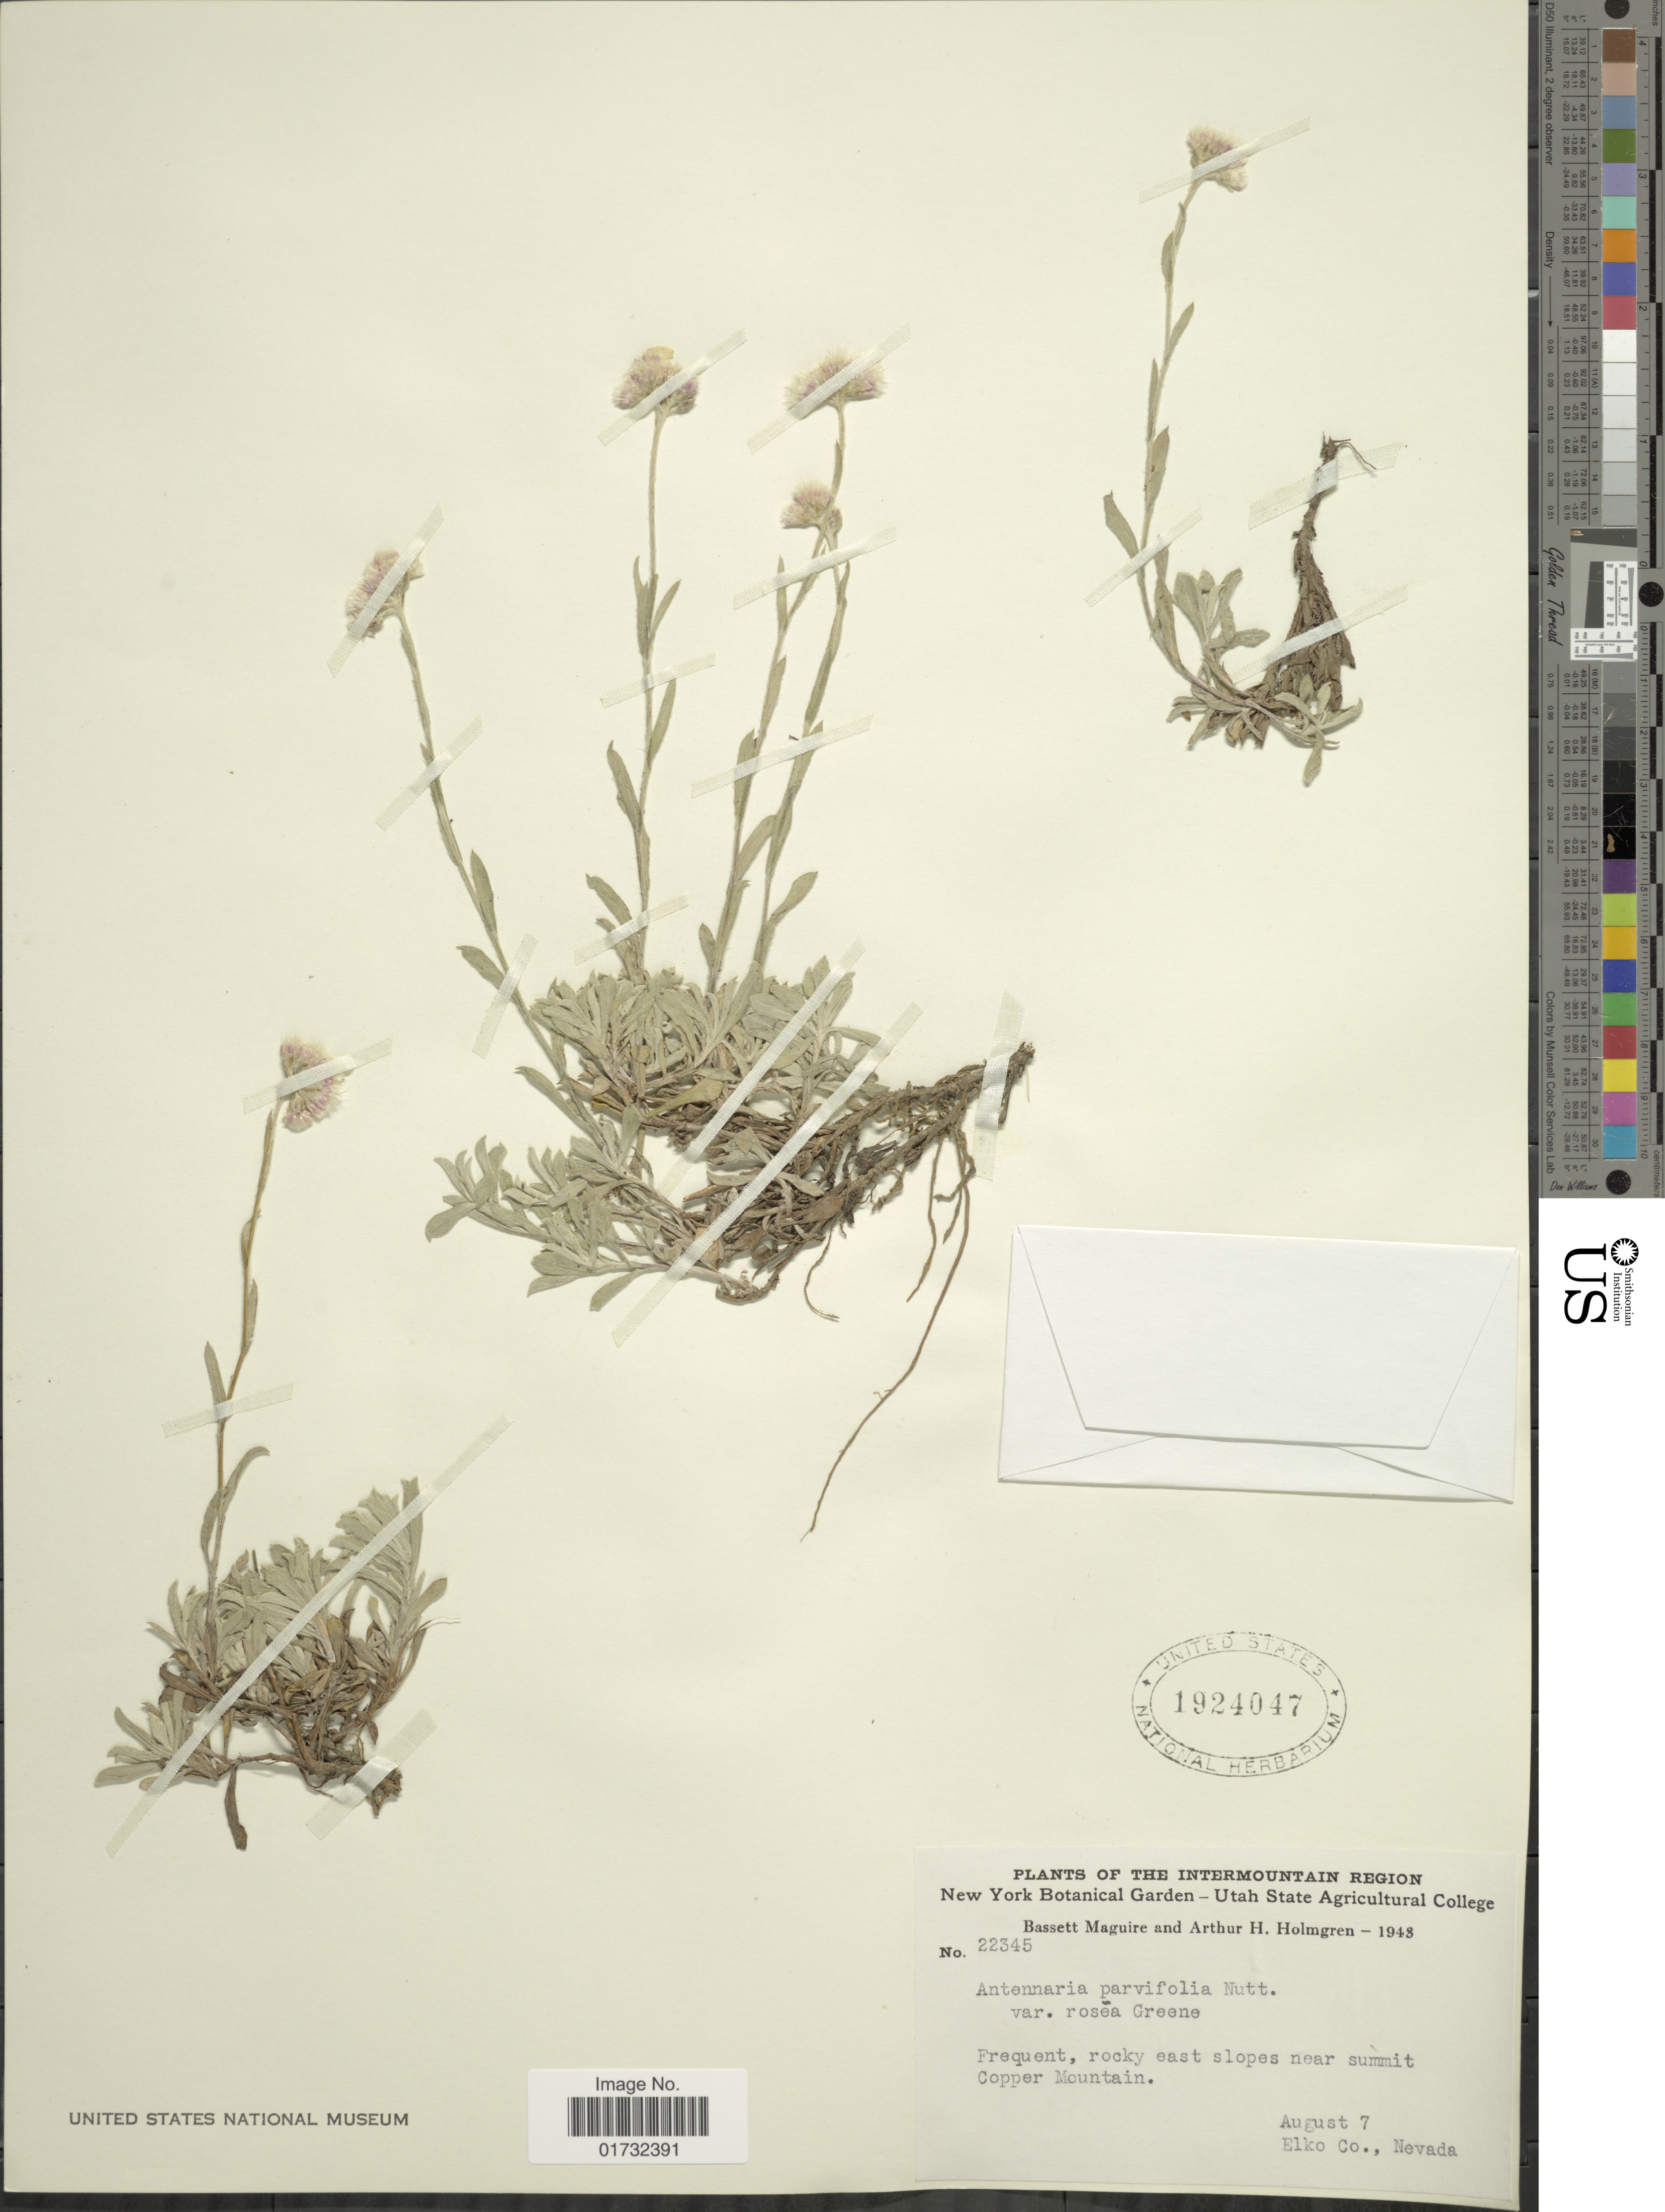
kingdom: Plantae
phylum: Tracheophyta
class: Magnoliopsida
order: Asterales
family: Asteraceae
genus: Antennaria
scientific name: Antennaria parvifolia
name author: Nutt.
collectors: B. Maguire & A. H. Holmgren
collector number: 22345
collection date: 1943-08-07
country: United States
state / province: Nevada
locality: Intermountain Region. near summit, Copper Mountain. Elko Co.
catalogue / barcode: US 1924047